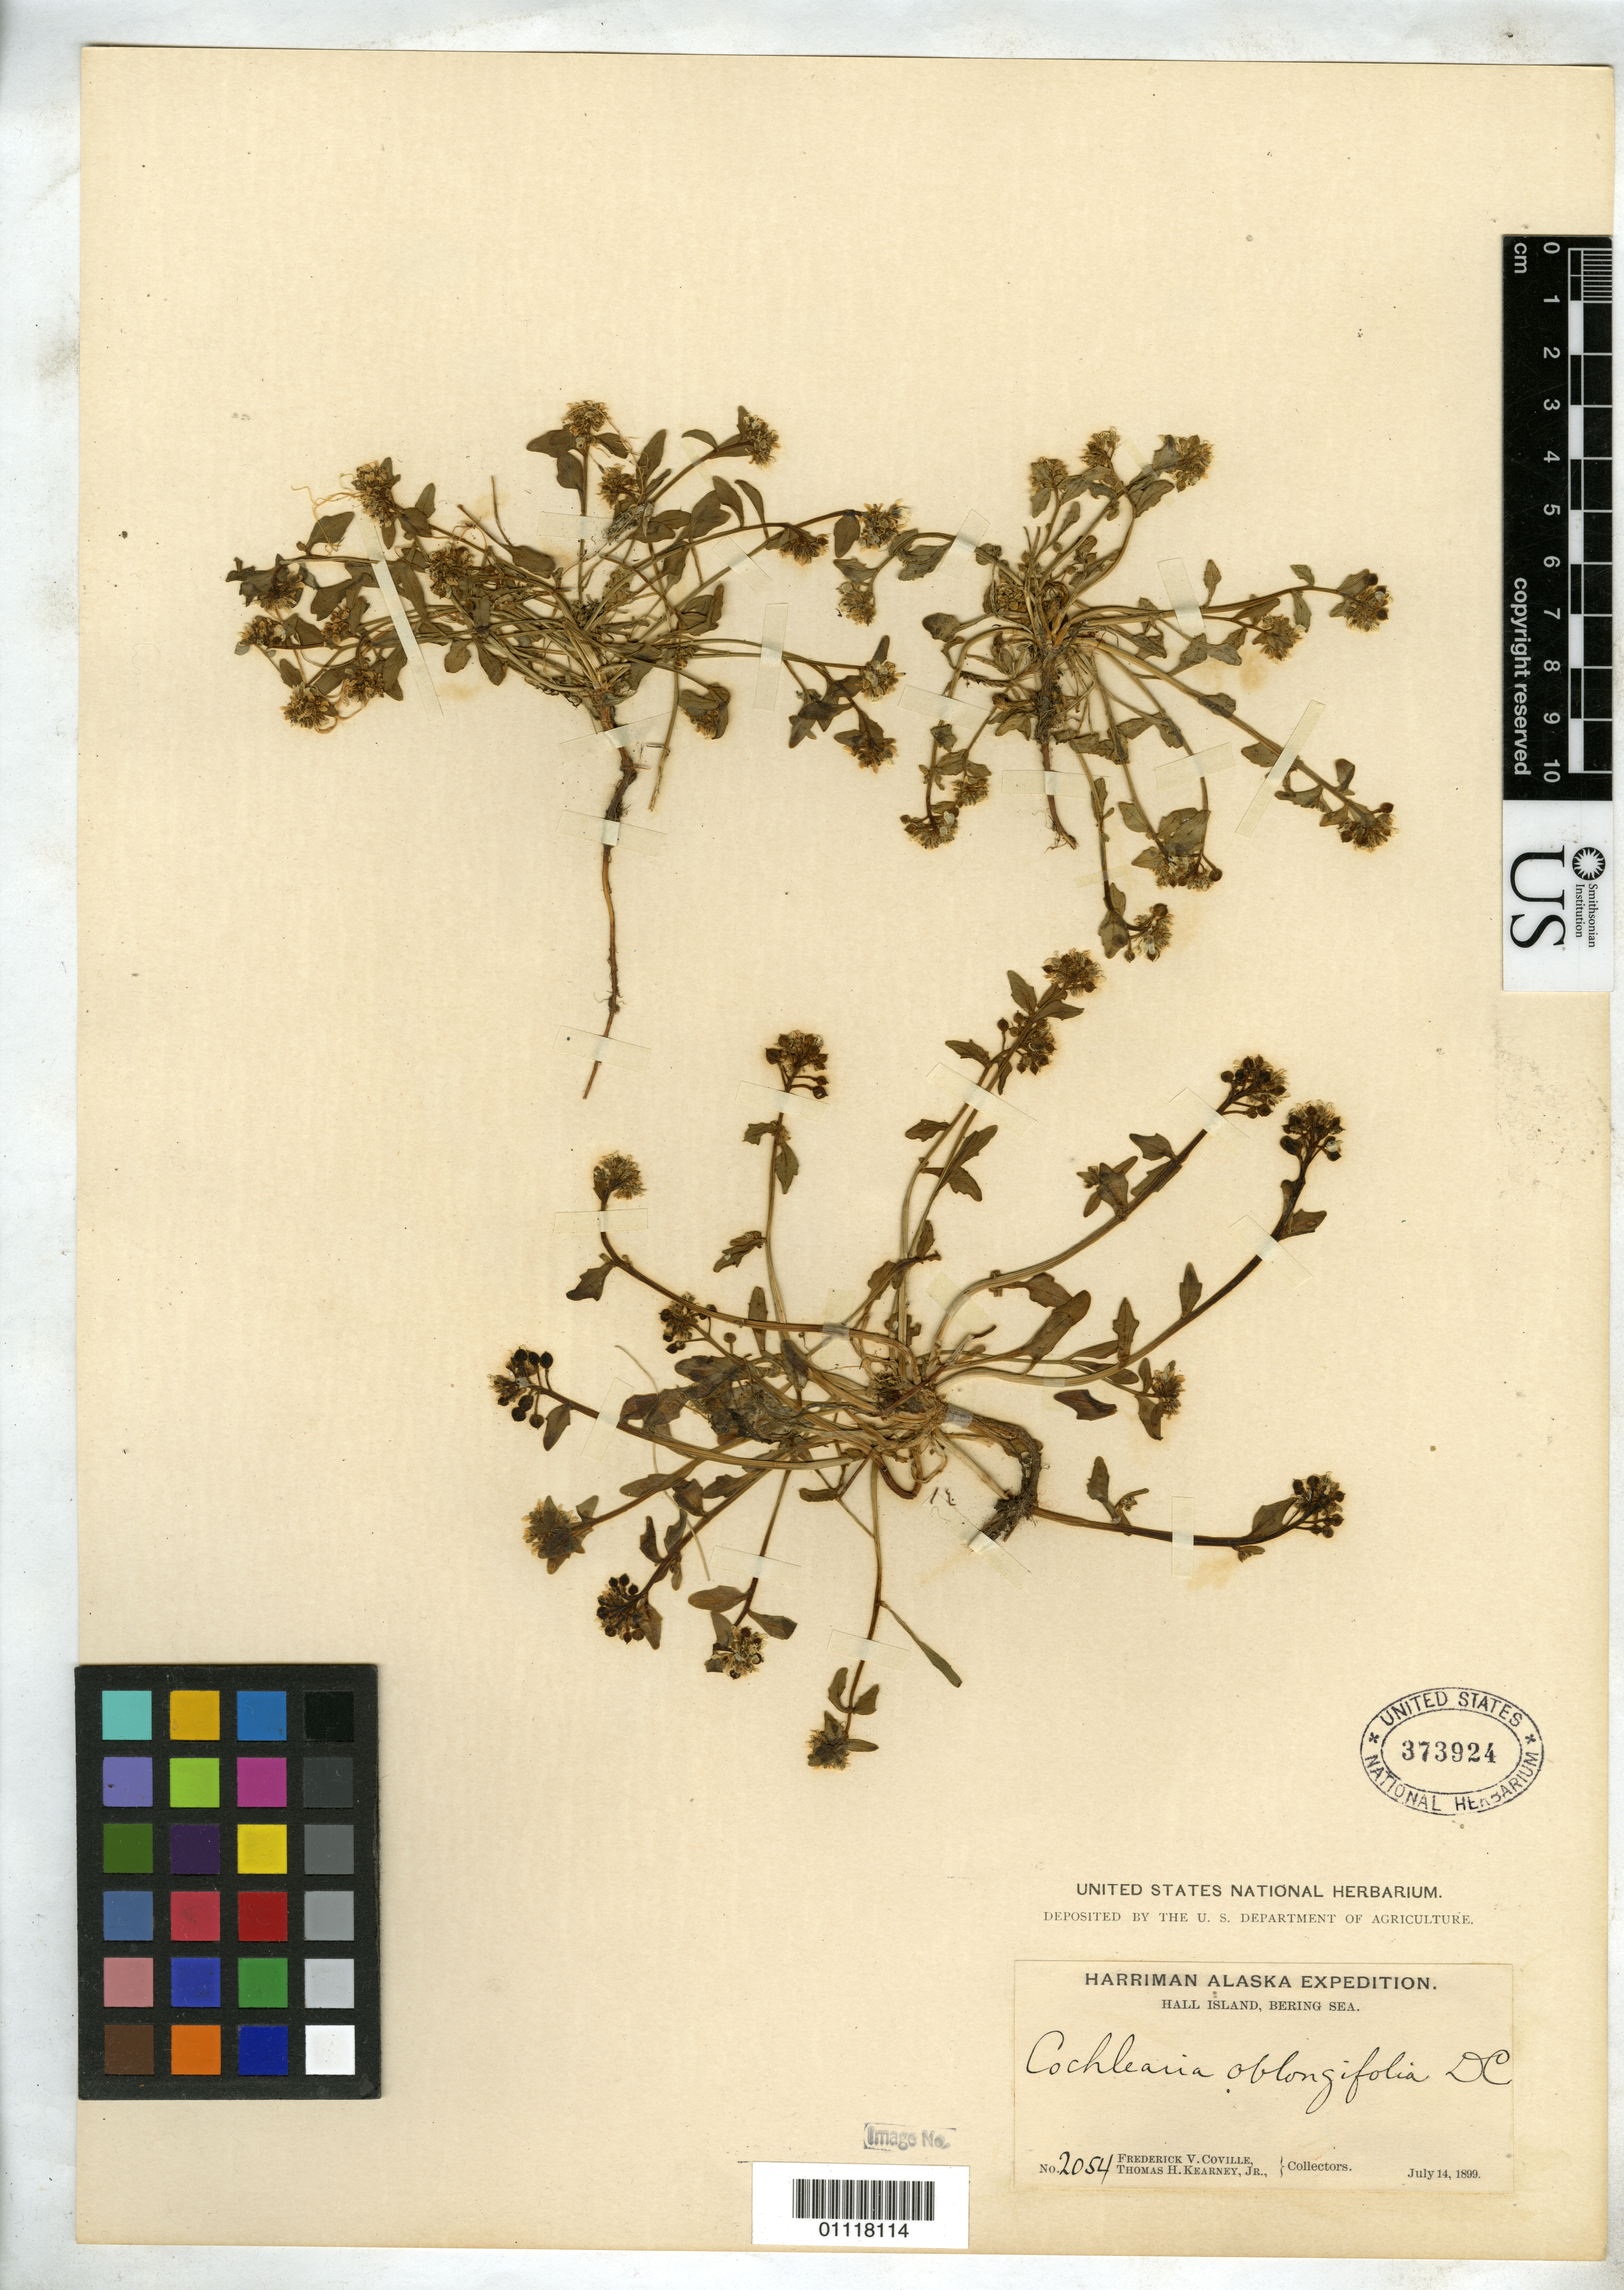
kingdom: Plantae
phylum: Tracheophyta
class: Magnoliopsida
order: Brassicales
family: Brassicaceae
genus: Cochlearia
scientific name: Cochlearia oblongifolia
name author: DC.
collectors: F. V. Coville & T. H. Kearney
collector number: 2054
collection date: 1899-07-14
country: United States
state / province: Alaska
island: Hall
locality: Hall Island, Bering Sea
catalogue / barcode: US 373945